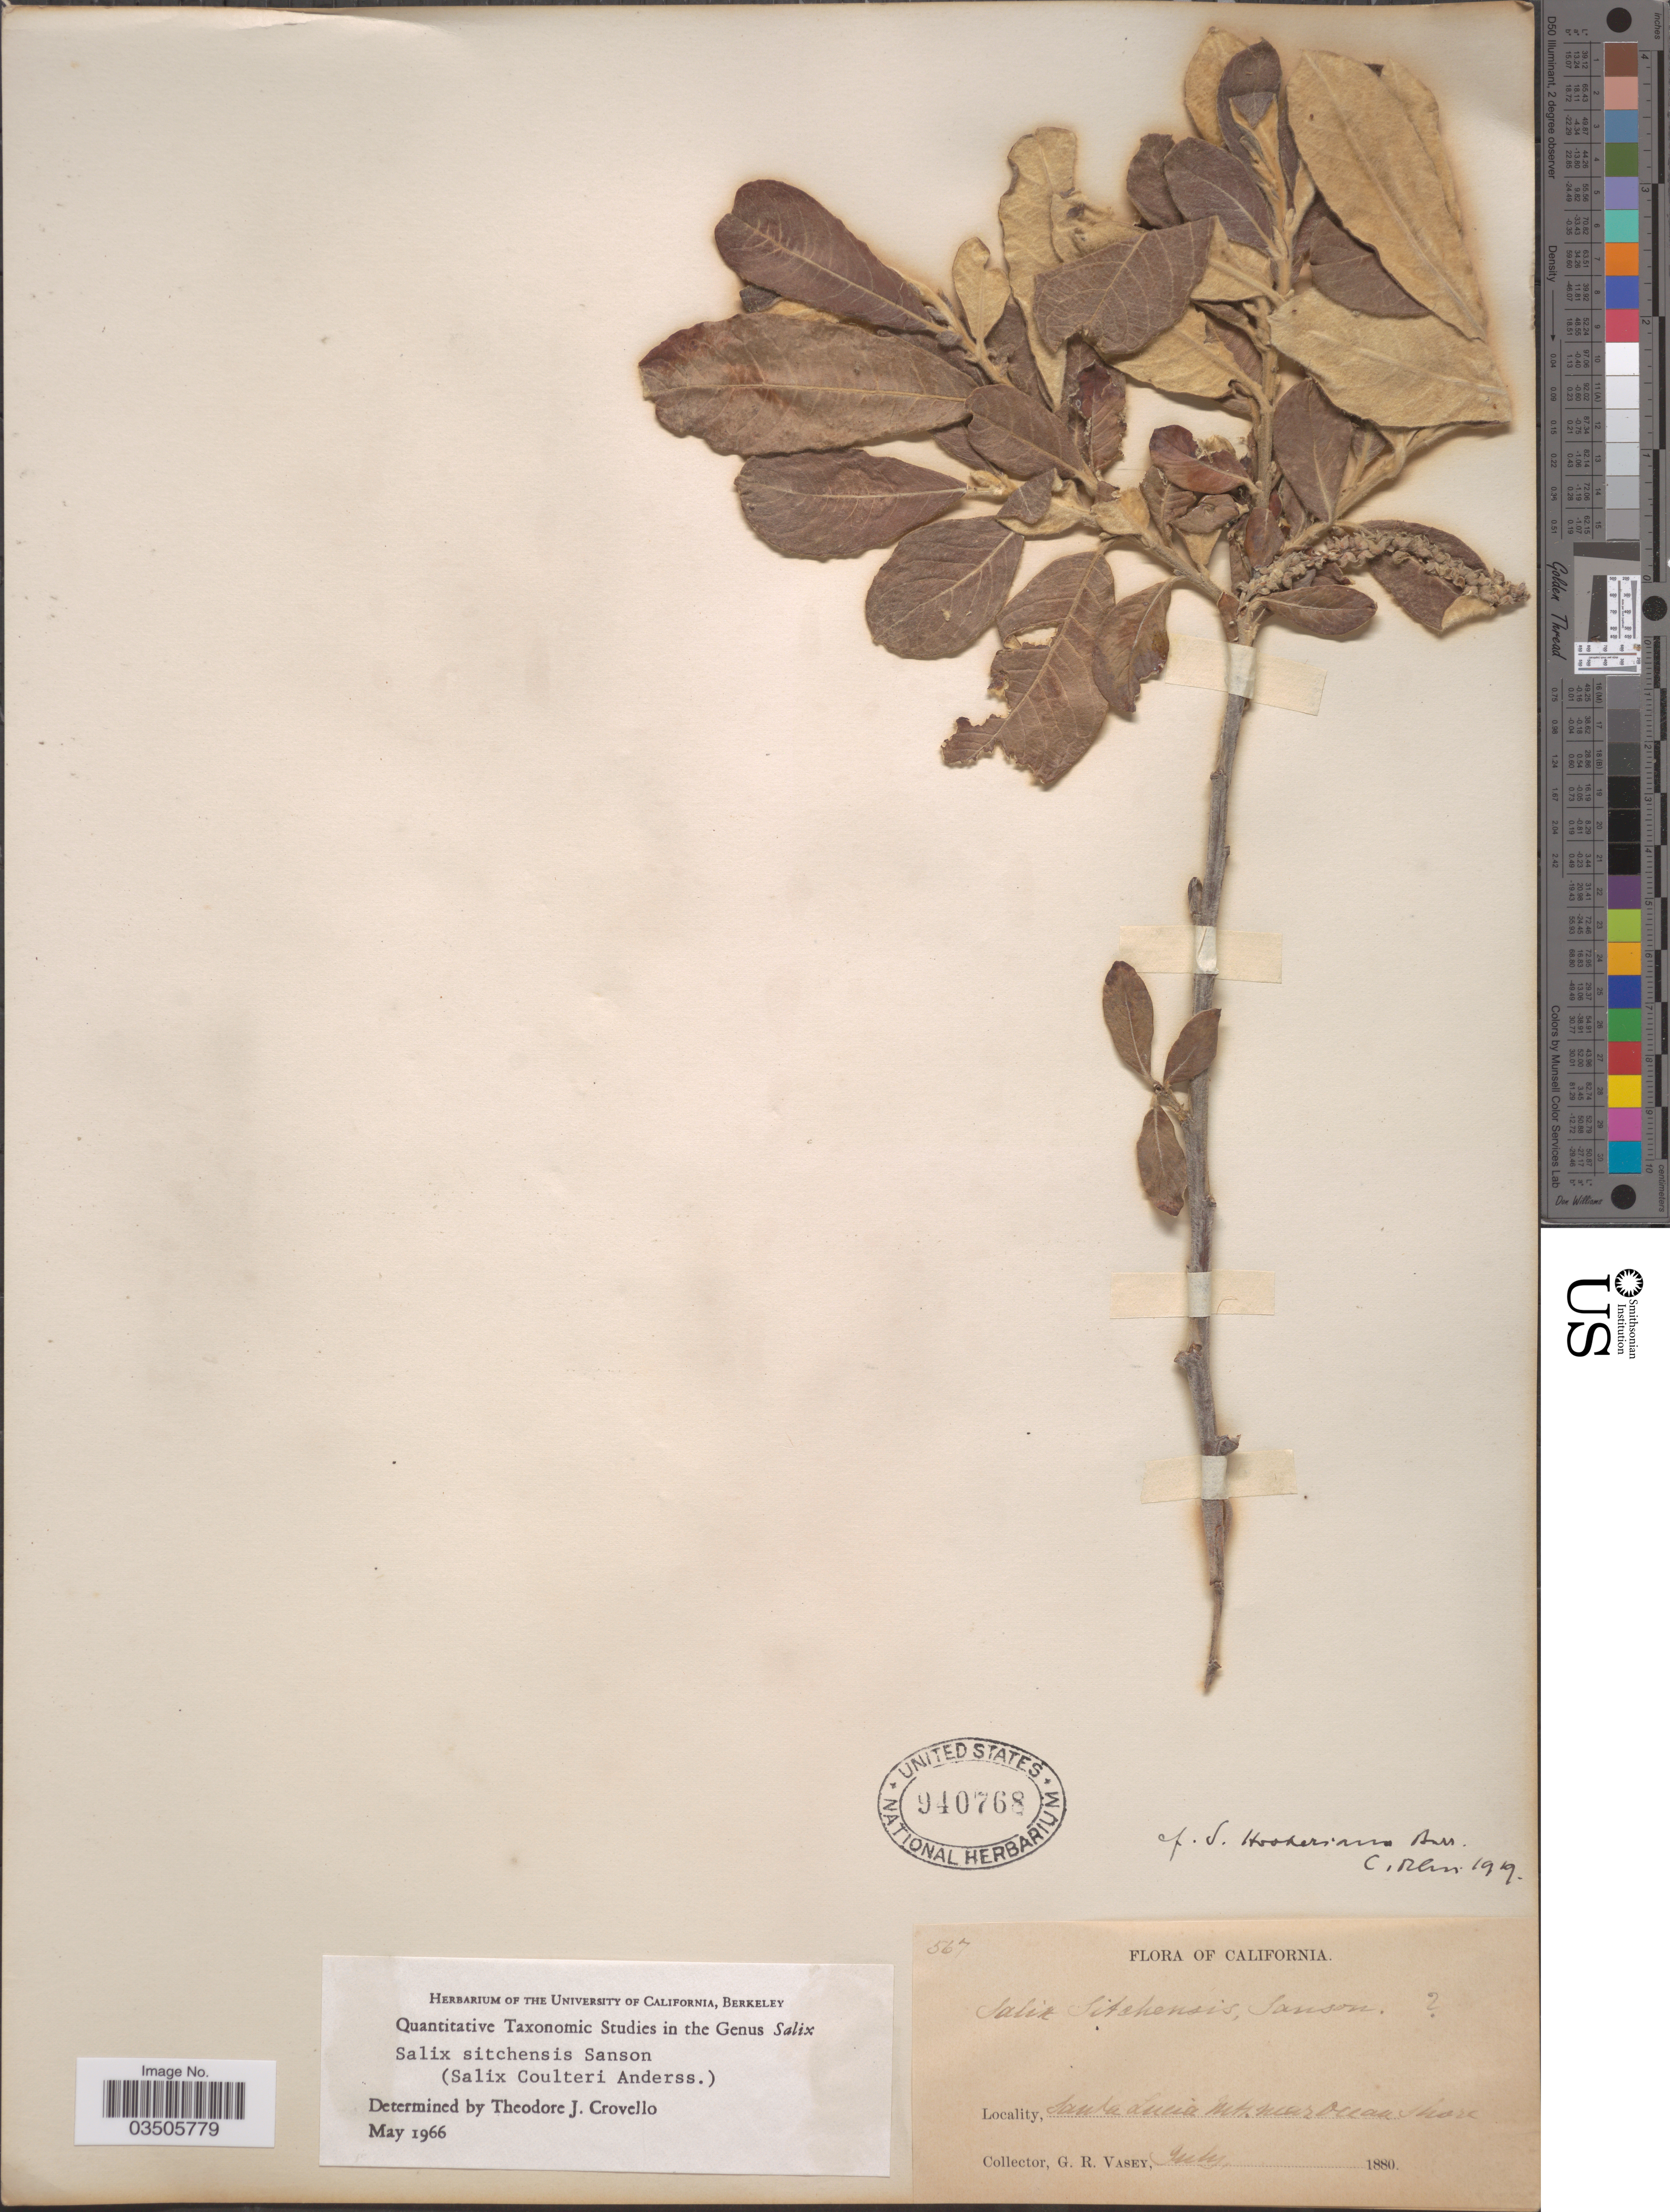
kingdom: Plantae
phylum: Tracheophyta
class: Magnoliopsida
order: Malpighiales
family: Salicaceae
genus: Salix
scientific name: Salix sitchensis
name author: Sanson ex Bong.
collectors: G. R. Vasey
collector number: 567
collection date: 1880-07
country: United States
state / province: California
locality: Santa Lucia Mts. near Ocean Shore.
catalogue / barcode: US 940768